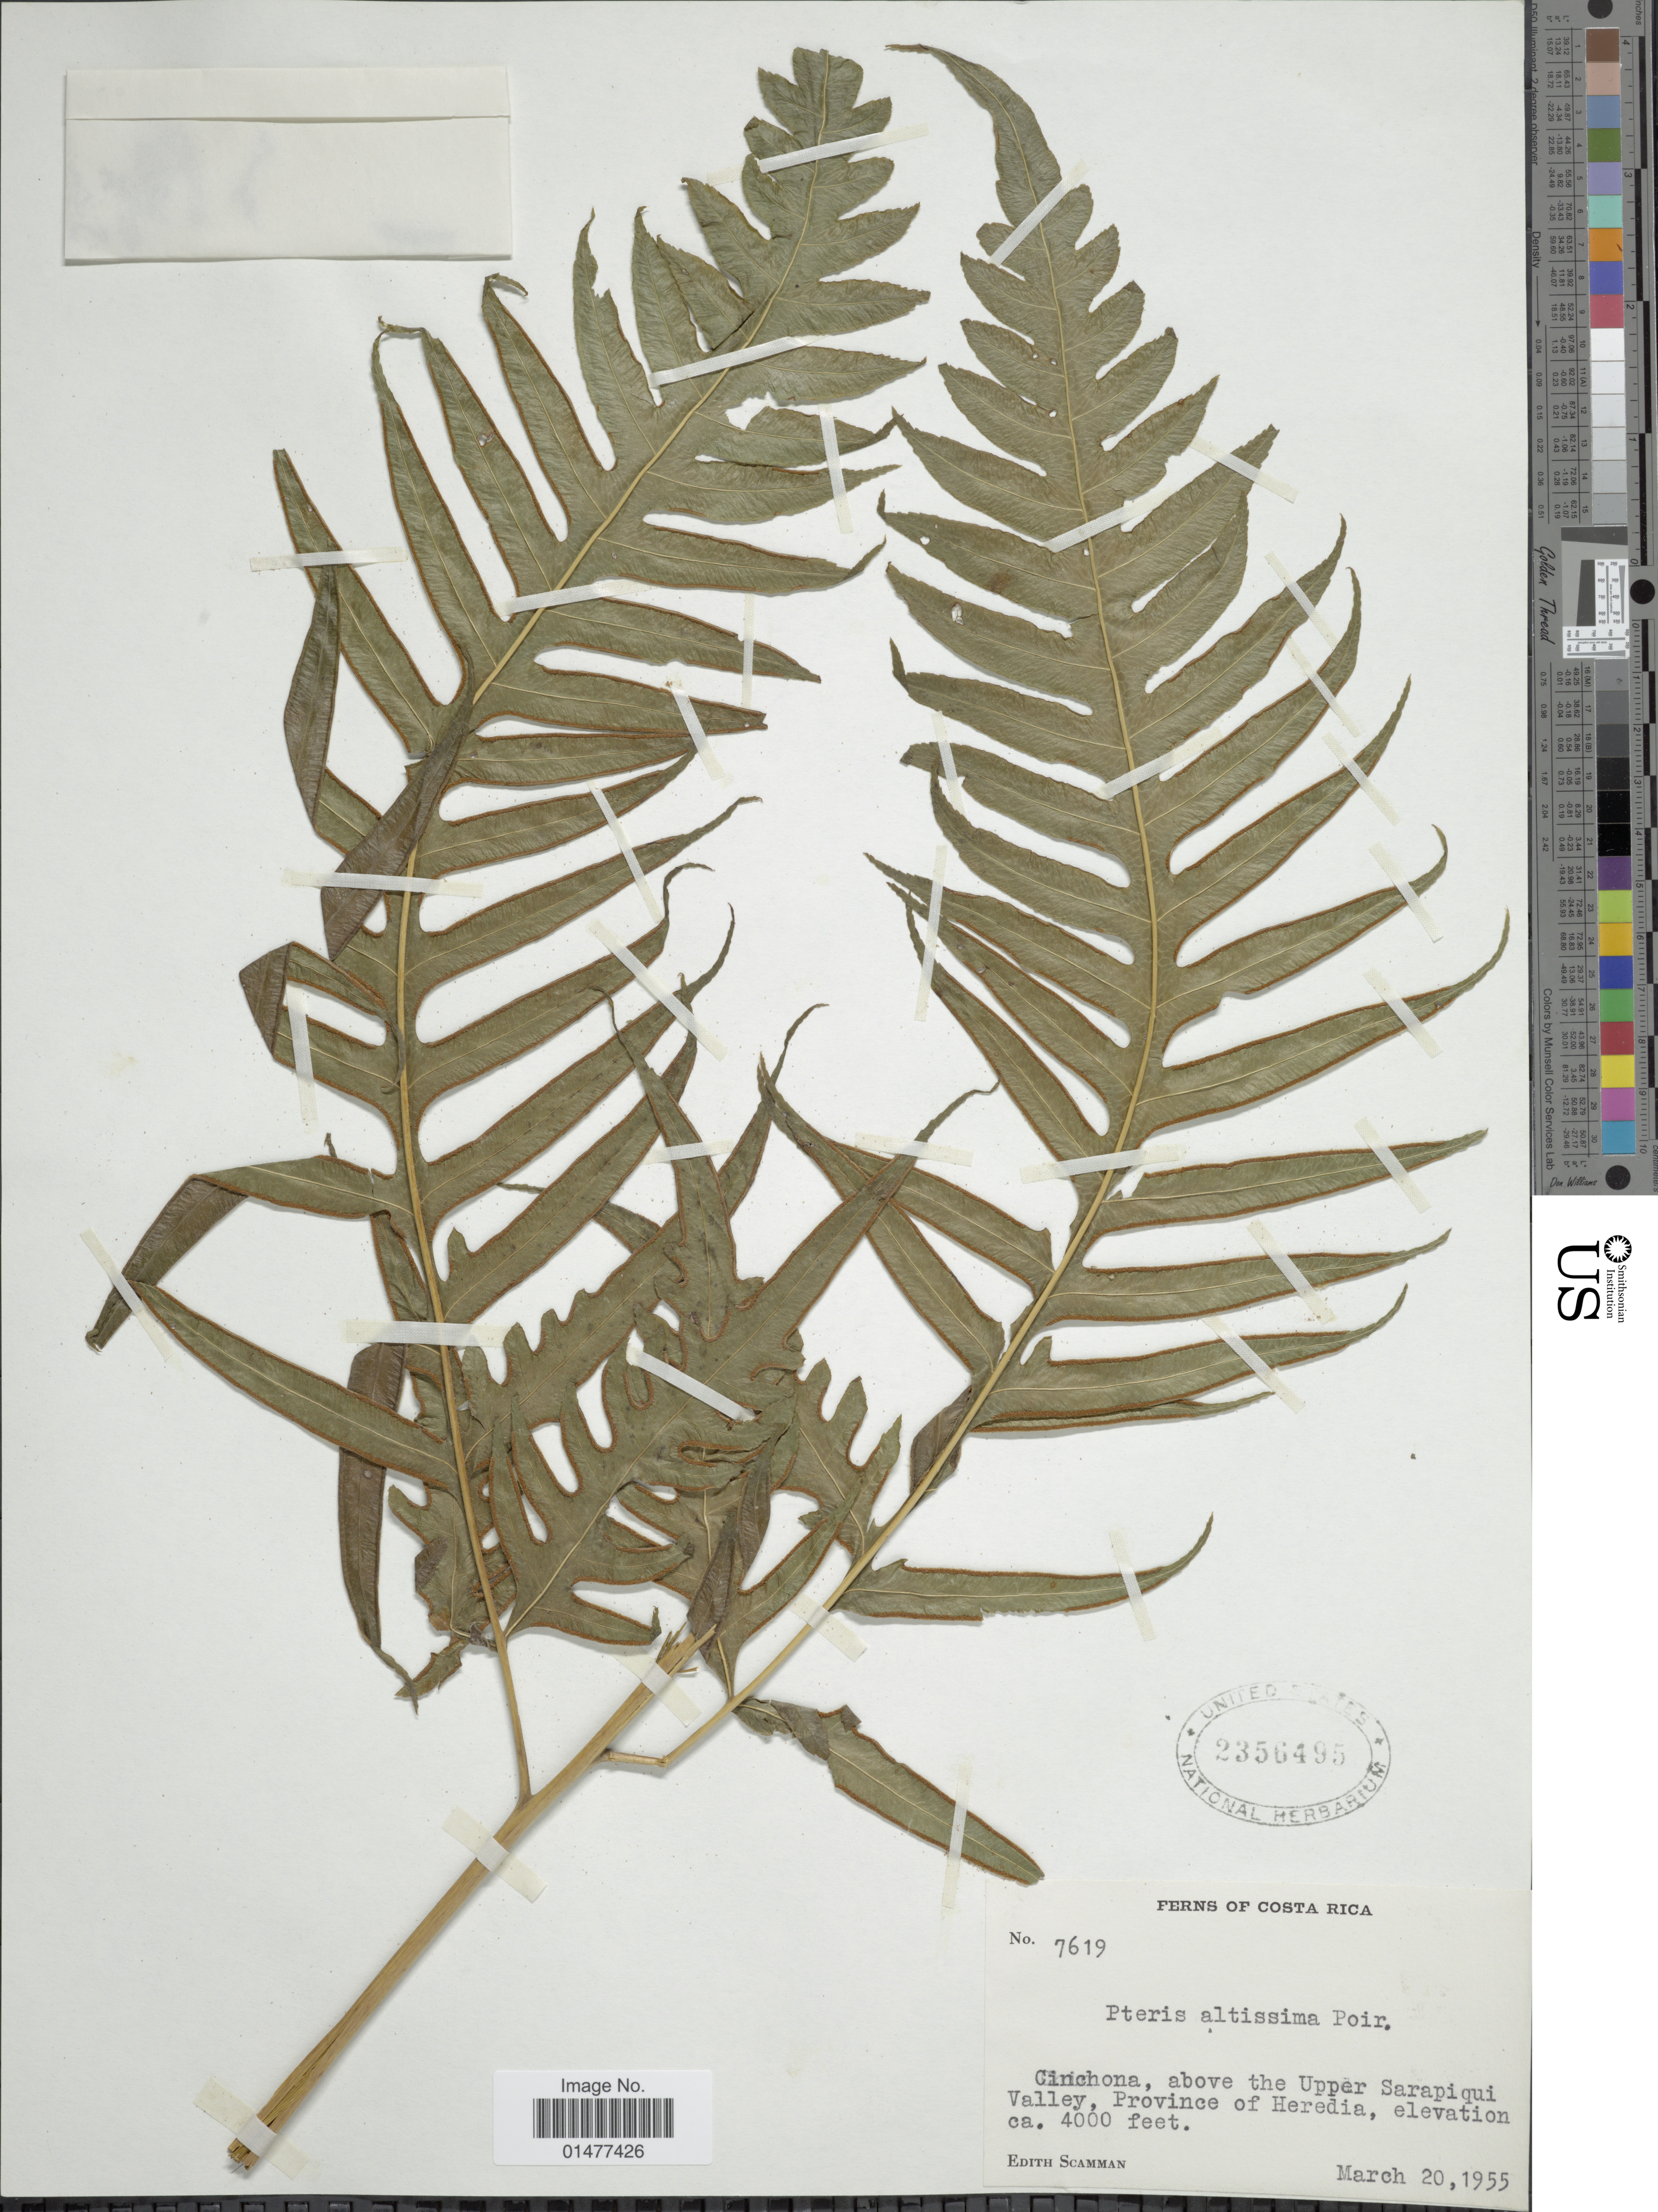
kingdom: Plantae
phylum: Tracheophyta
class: Polypodiopsida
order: Polypodiales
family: Pteridaceae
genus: Pteris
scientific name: Pteris altissima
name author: Poir.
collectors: E. Scamman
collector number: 7619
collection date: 1955-03-20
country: Costa Rica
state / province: Heredia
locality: Ferns of Costa Rica, Cinchona, above the Upper Sarapinqui Valley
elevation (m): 1219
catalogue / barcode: US 2356495